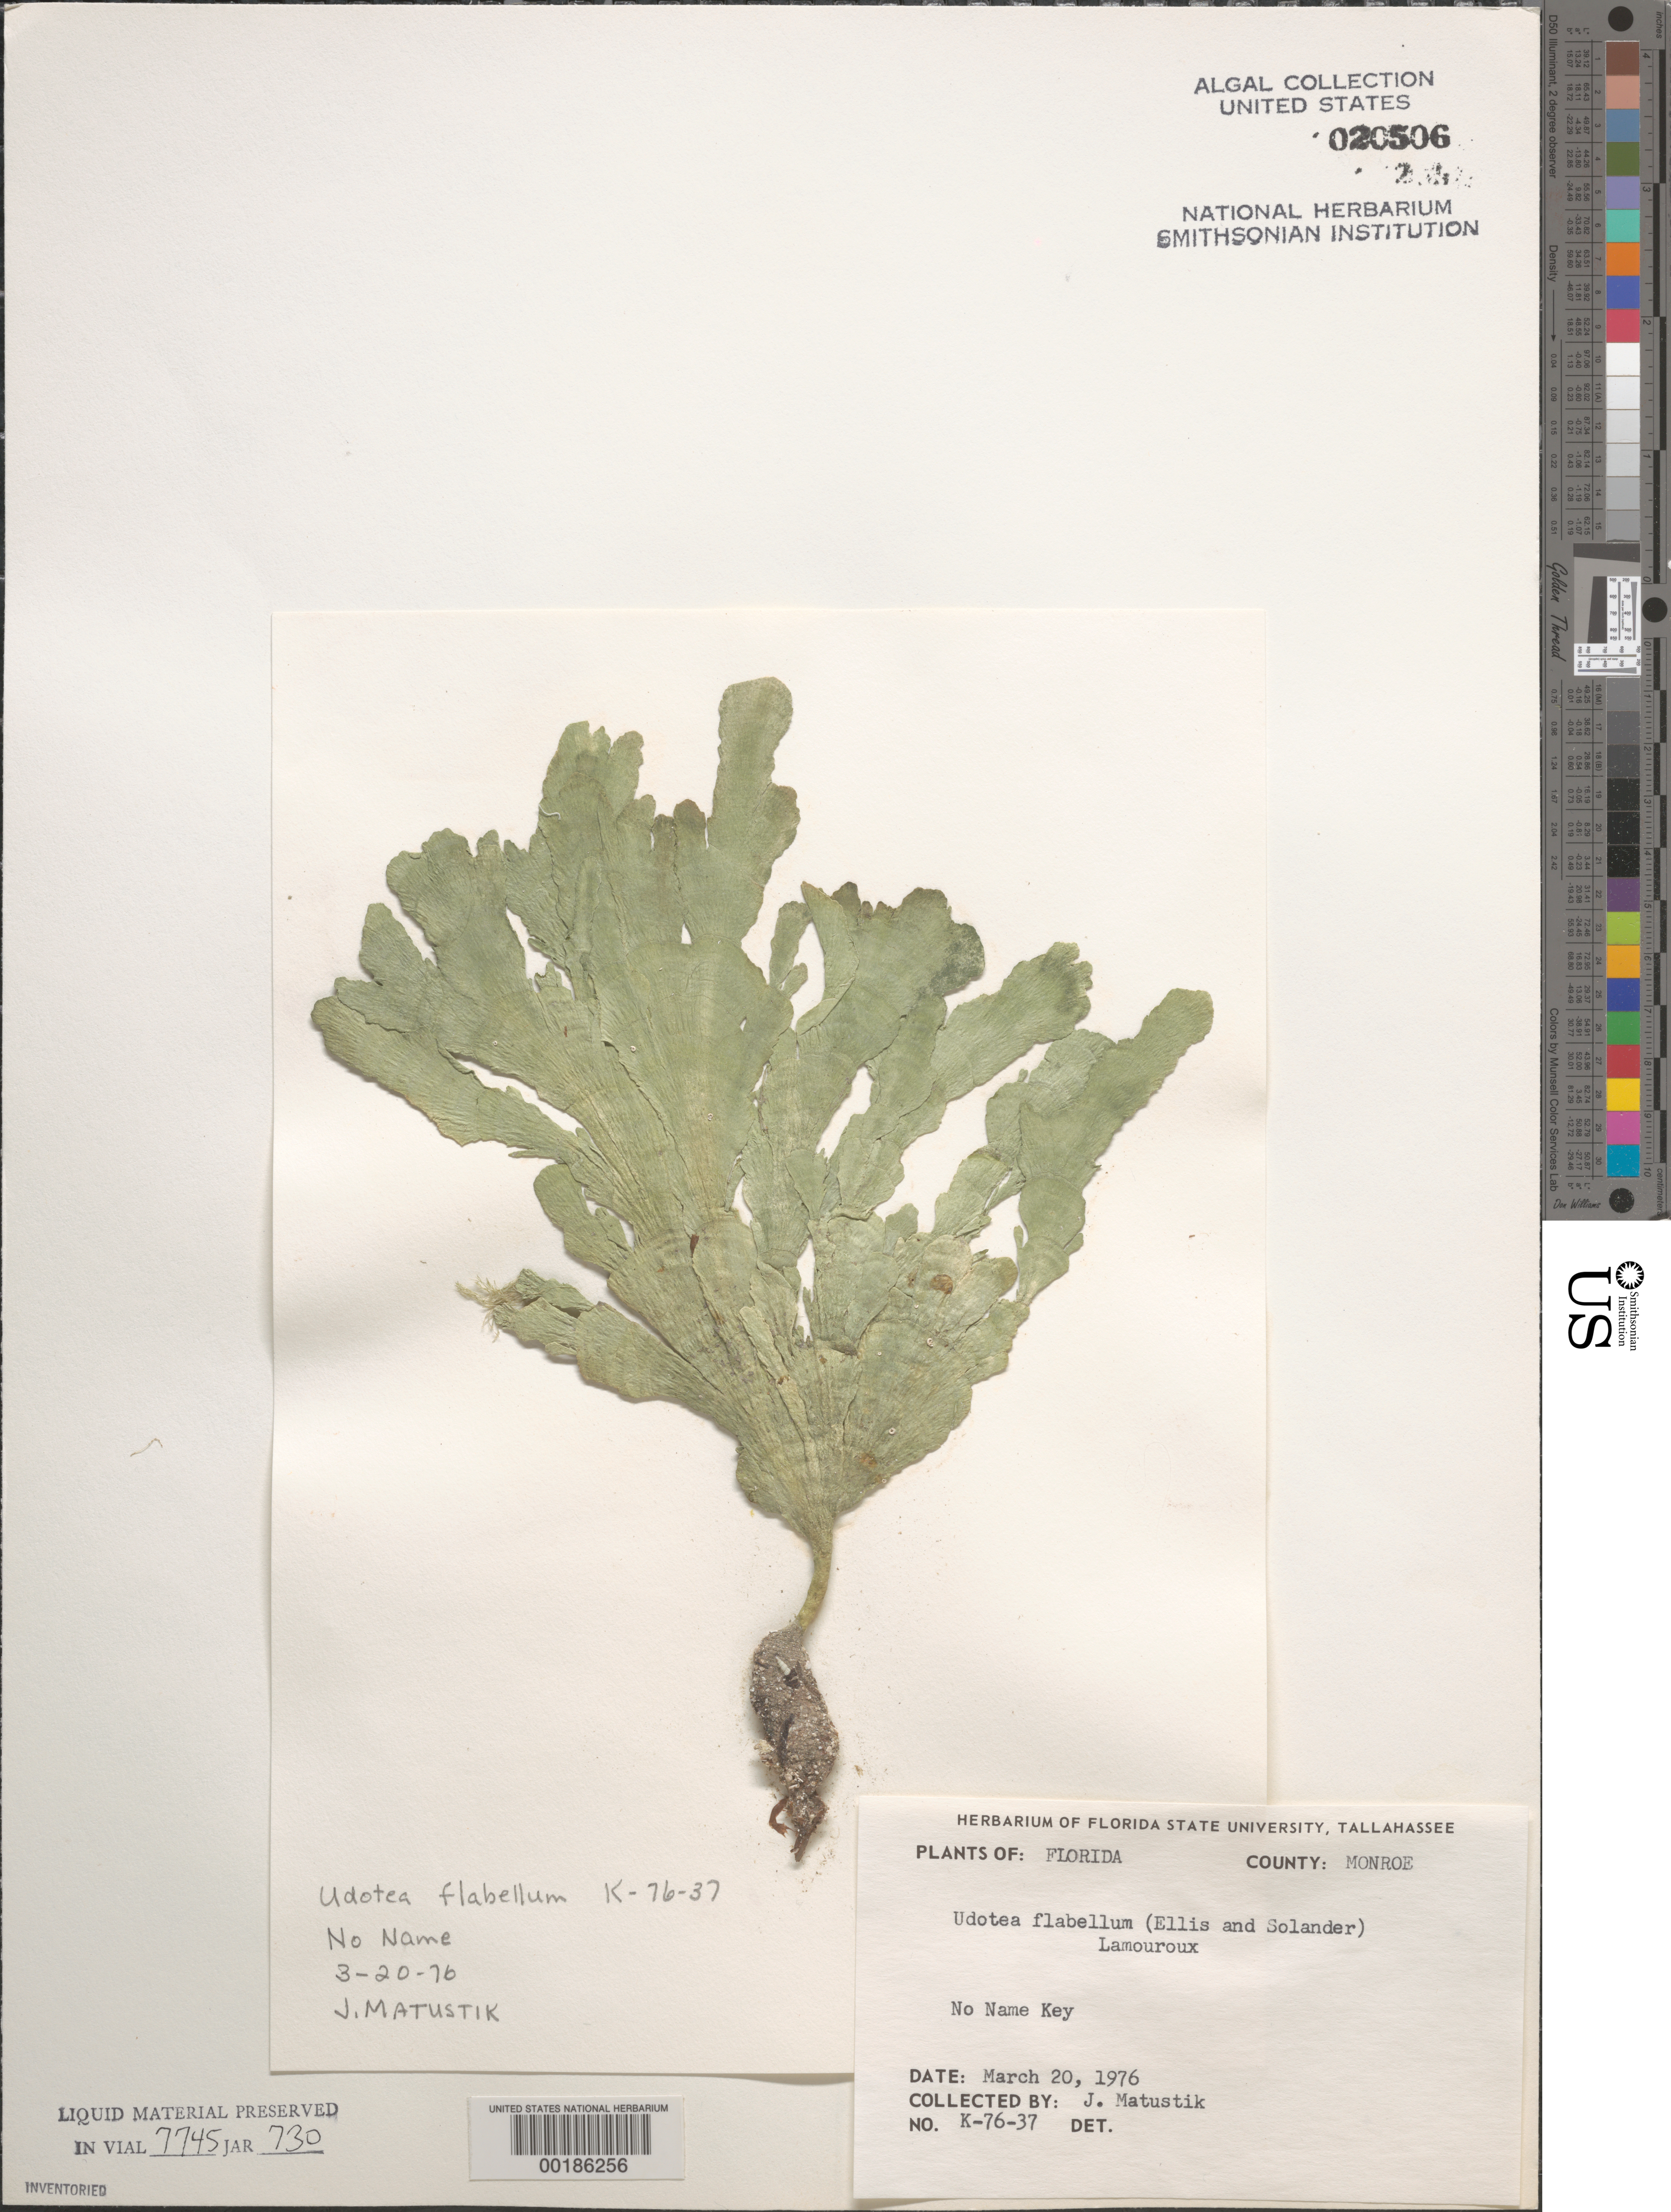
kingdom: Plantae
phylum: Chlorophyta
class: Ulvophyceae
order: Bryopsidales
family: Udoteaceae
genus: Udotea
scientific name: Udotea flabellum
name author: (J. Ellis & Sol.) M. Howe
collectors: J. Matustik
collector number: K-76-37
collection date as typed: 20 Mar 1976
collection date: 1976-03-20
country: United States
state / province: Florida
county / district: Monroe County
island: No Name Key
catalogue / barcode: US 20506